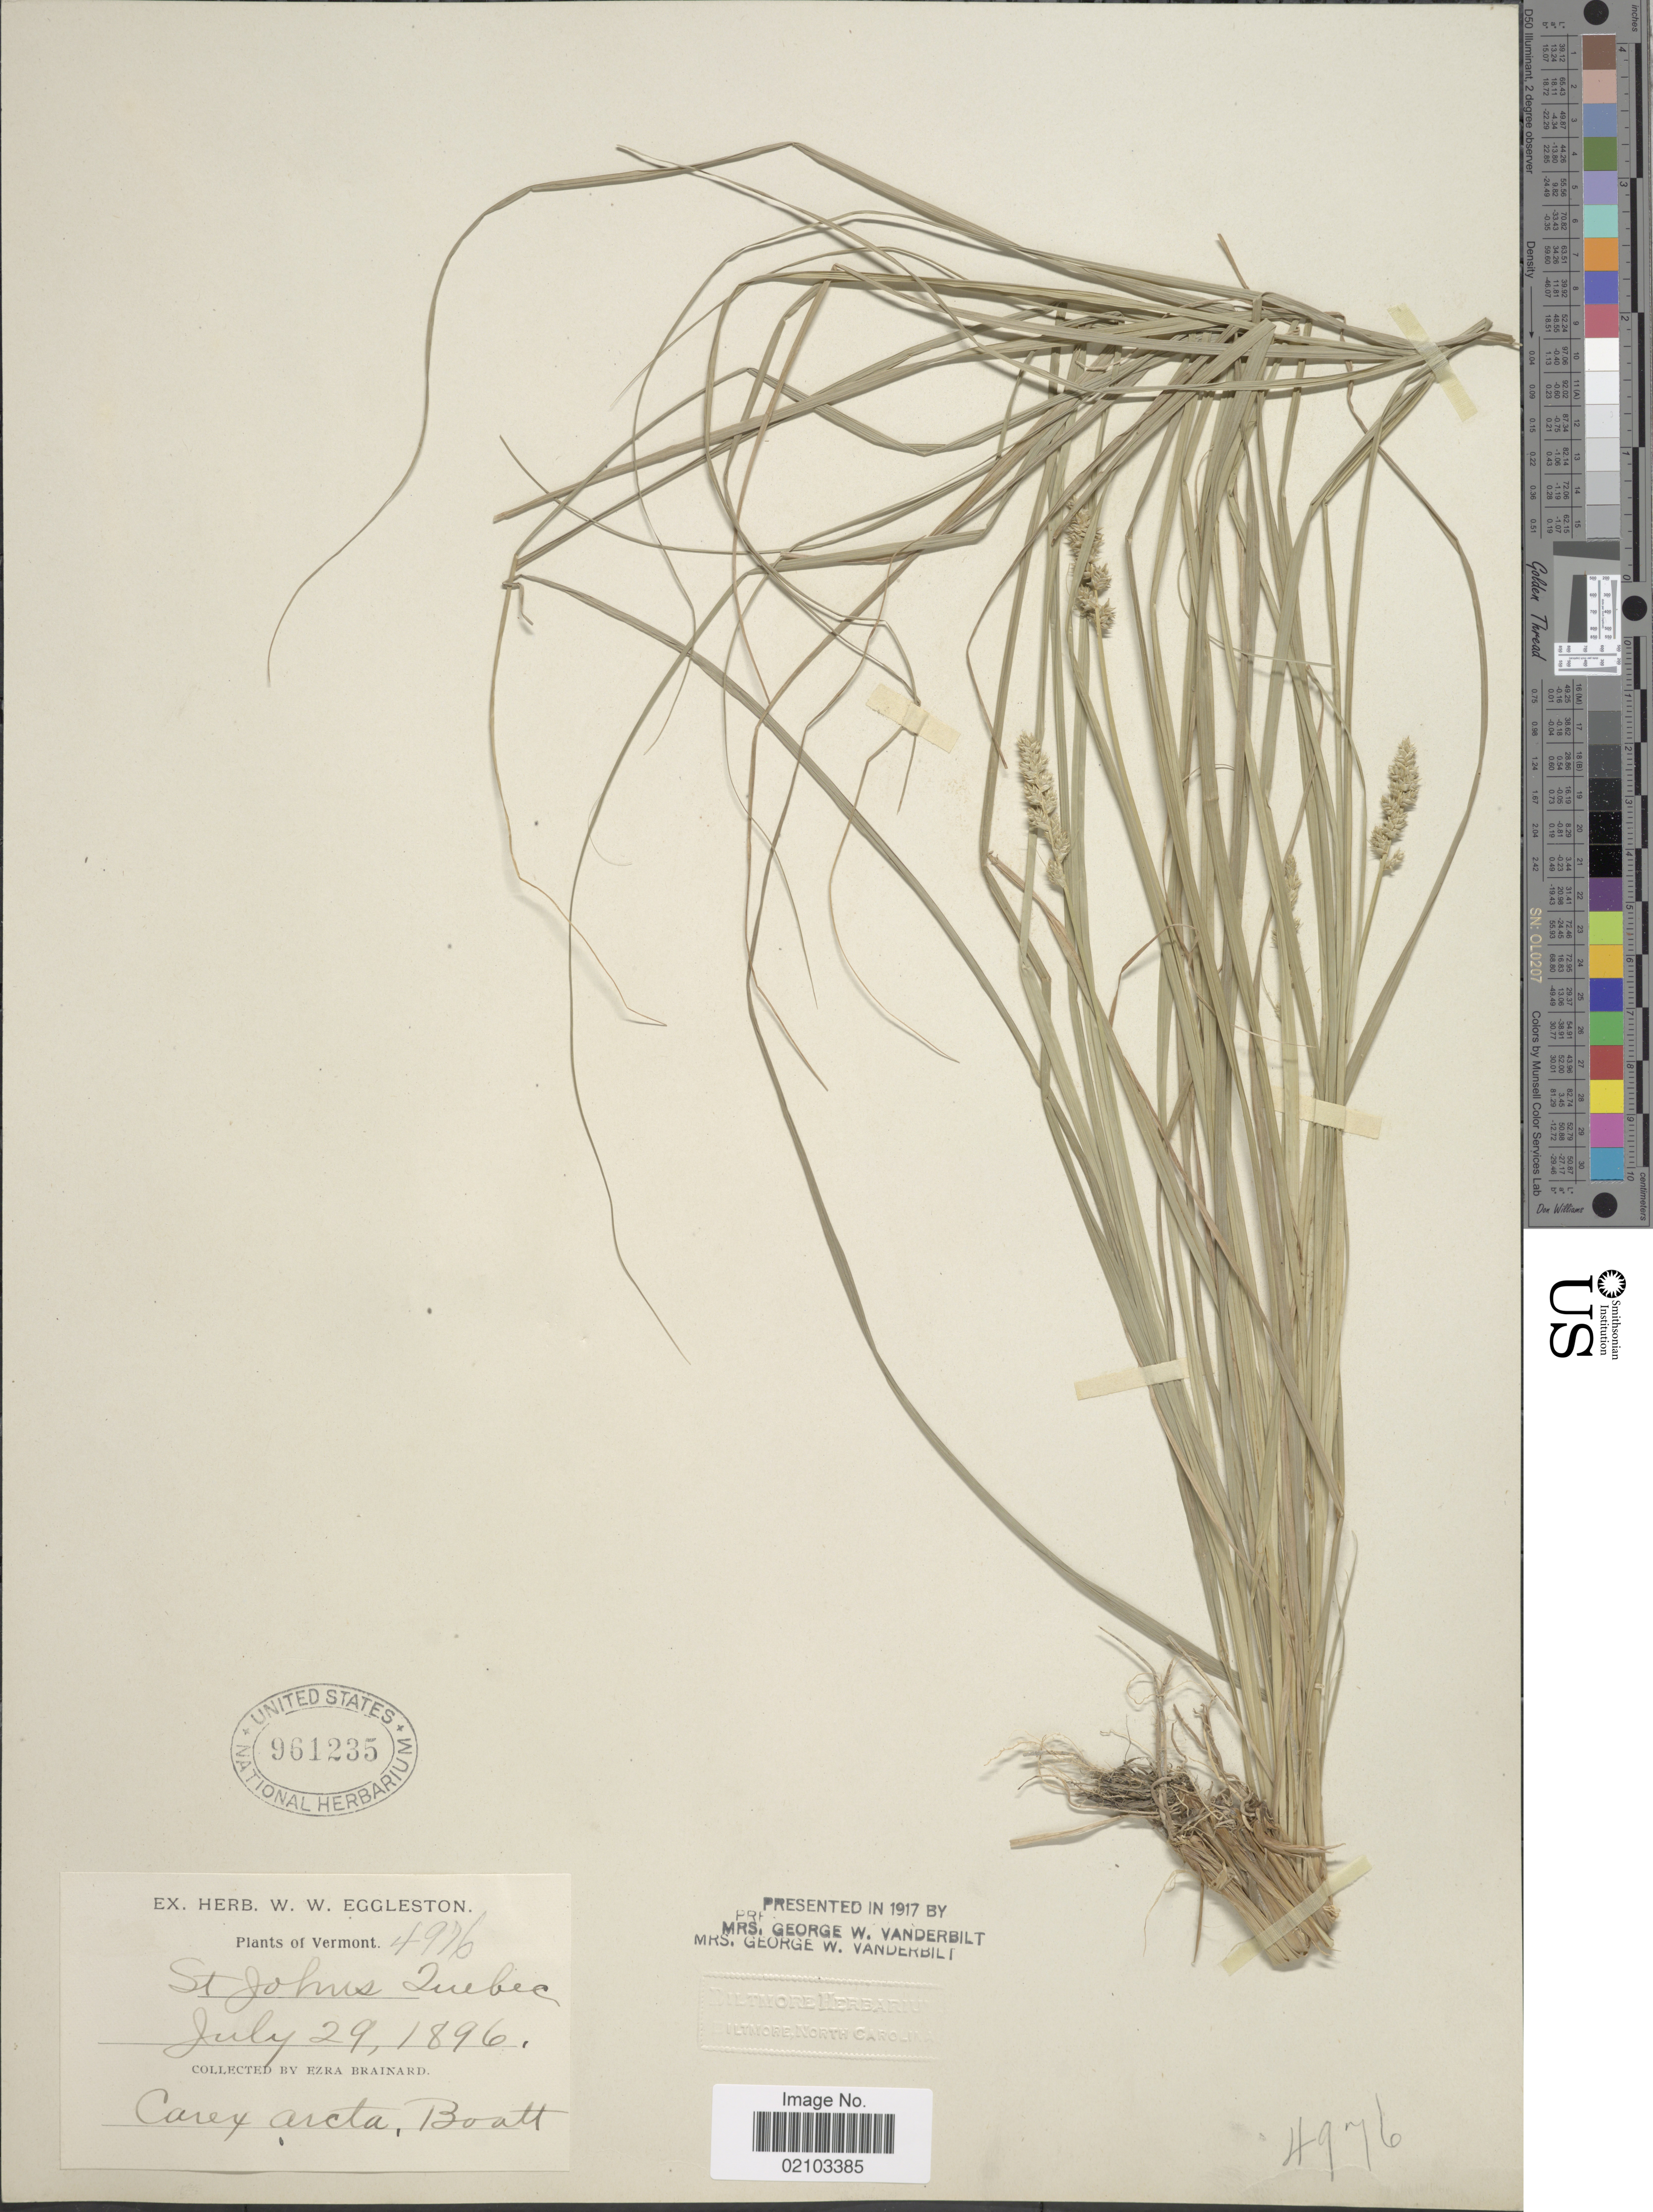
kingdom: Plantae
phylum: Tracheophyta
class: Liliopsida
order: Poales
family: Cyperaceae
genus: Carex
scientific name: Carex arcta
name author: Boott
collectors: E. Brainard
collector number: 4976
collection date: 1896-07-29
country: Canada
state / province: Quebec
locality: St. Johns Quebec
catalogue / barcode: US 961235